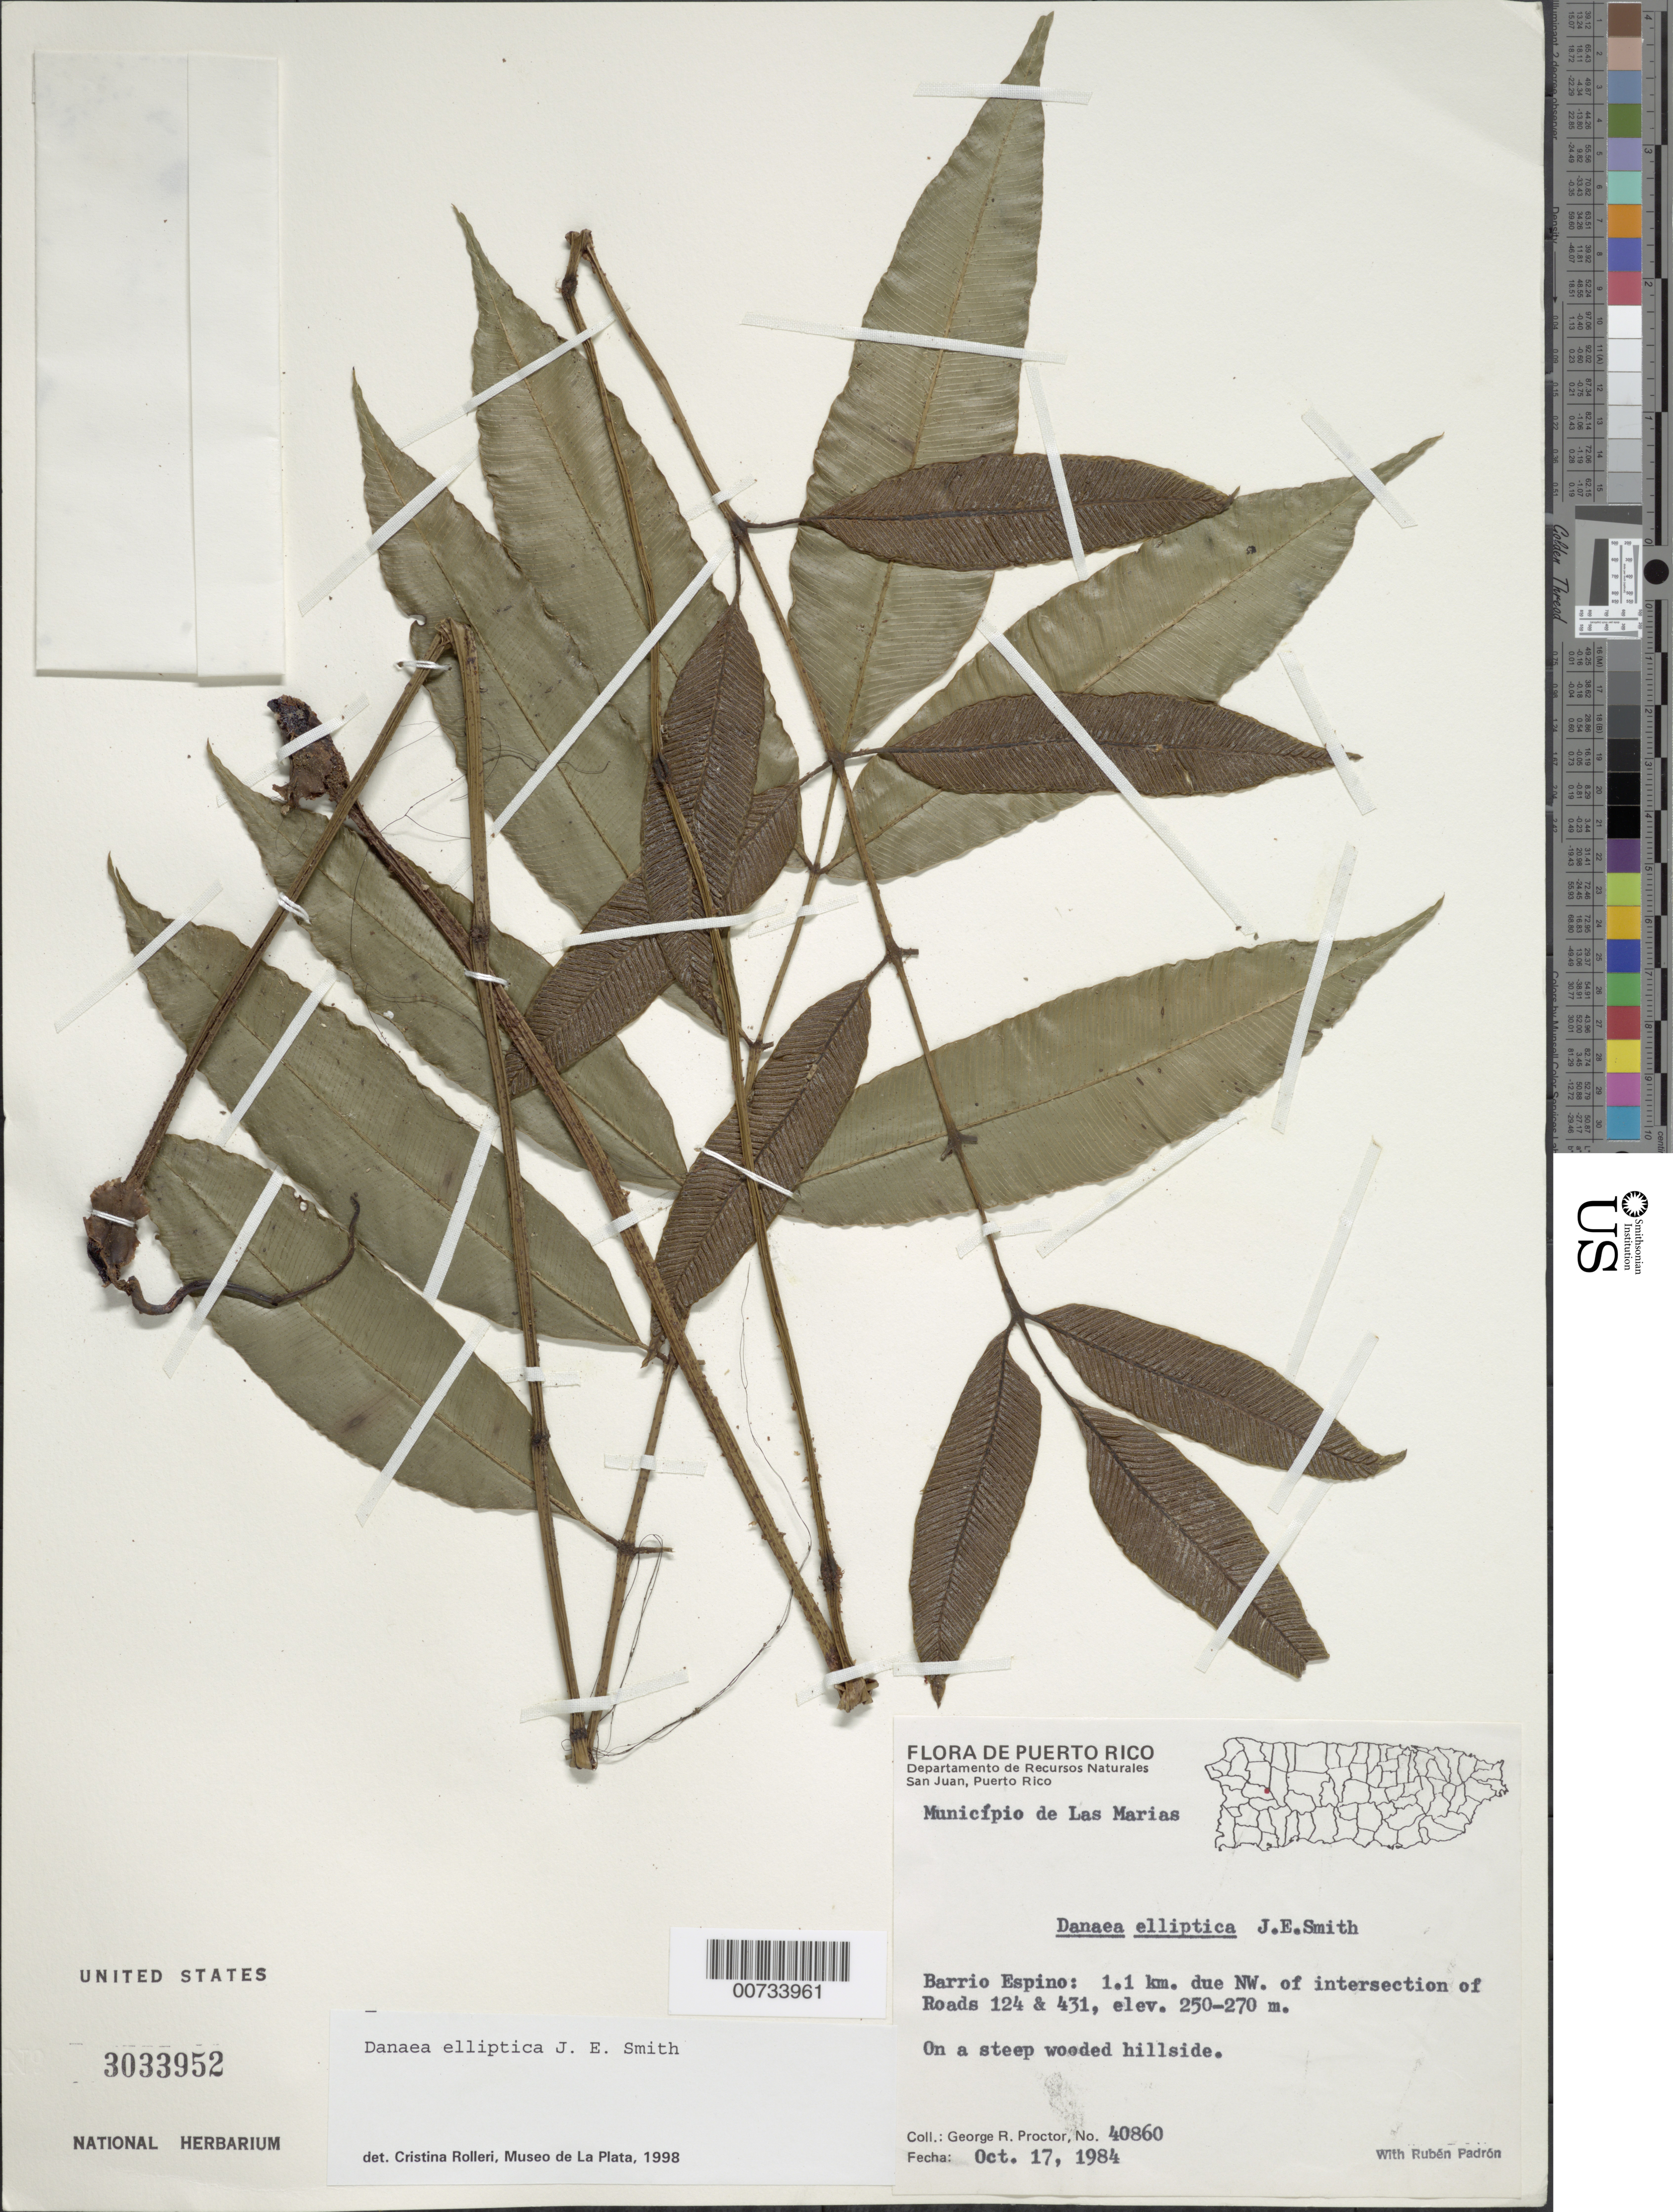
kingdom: Plantae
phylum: Tracheophyta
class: Polypodiopsida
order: Marattiales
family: Marattiaceae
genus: Danaea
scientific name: Danaea elliptica subsp. elliptica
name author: Sm.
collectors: G. R. Proctor & R. Padrón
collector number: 40860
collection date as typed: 17 Oct 1984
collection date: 1984-10-17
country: Puerto Rico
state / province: Las Marías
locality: Mun. Las Marias, Barrio Espino: 1.1 km due NW of intersection of Roads 124 & 431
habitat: On a steep wooded hillside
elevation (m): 250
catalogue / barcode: US 3033952